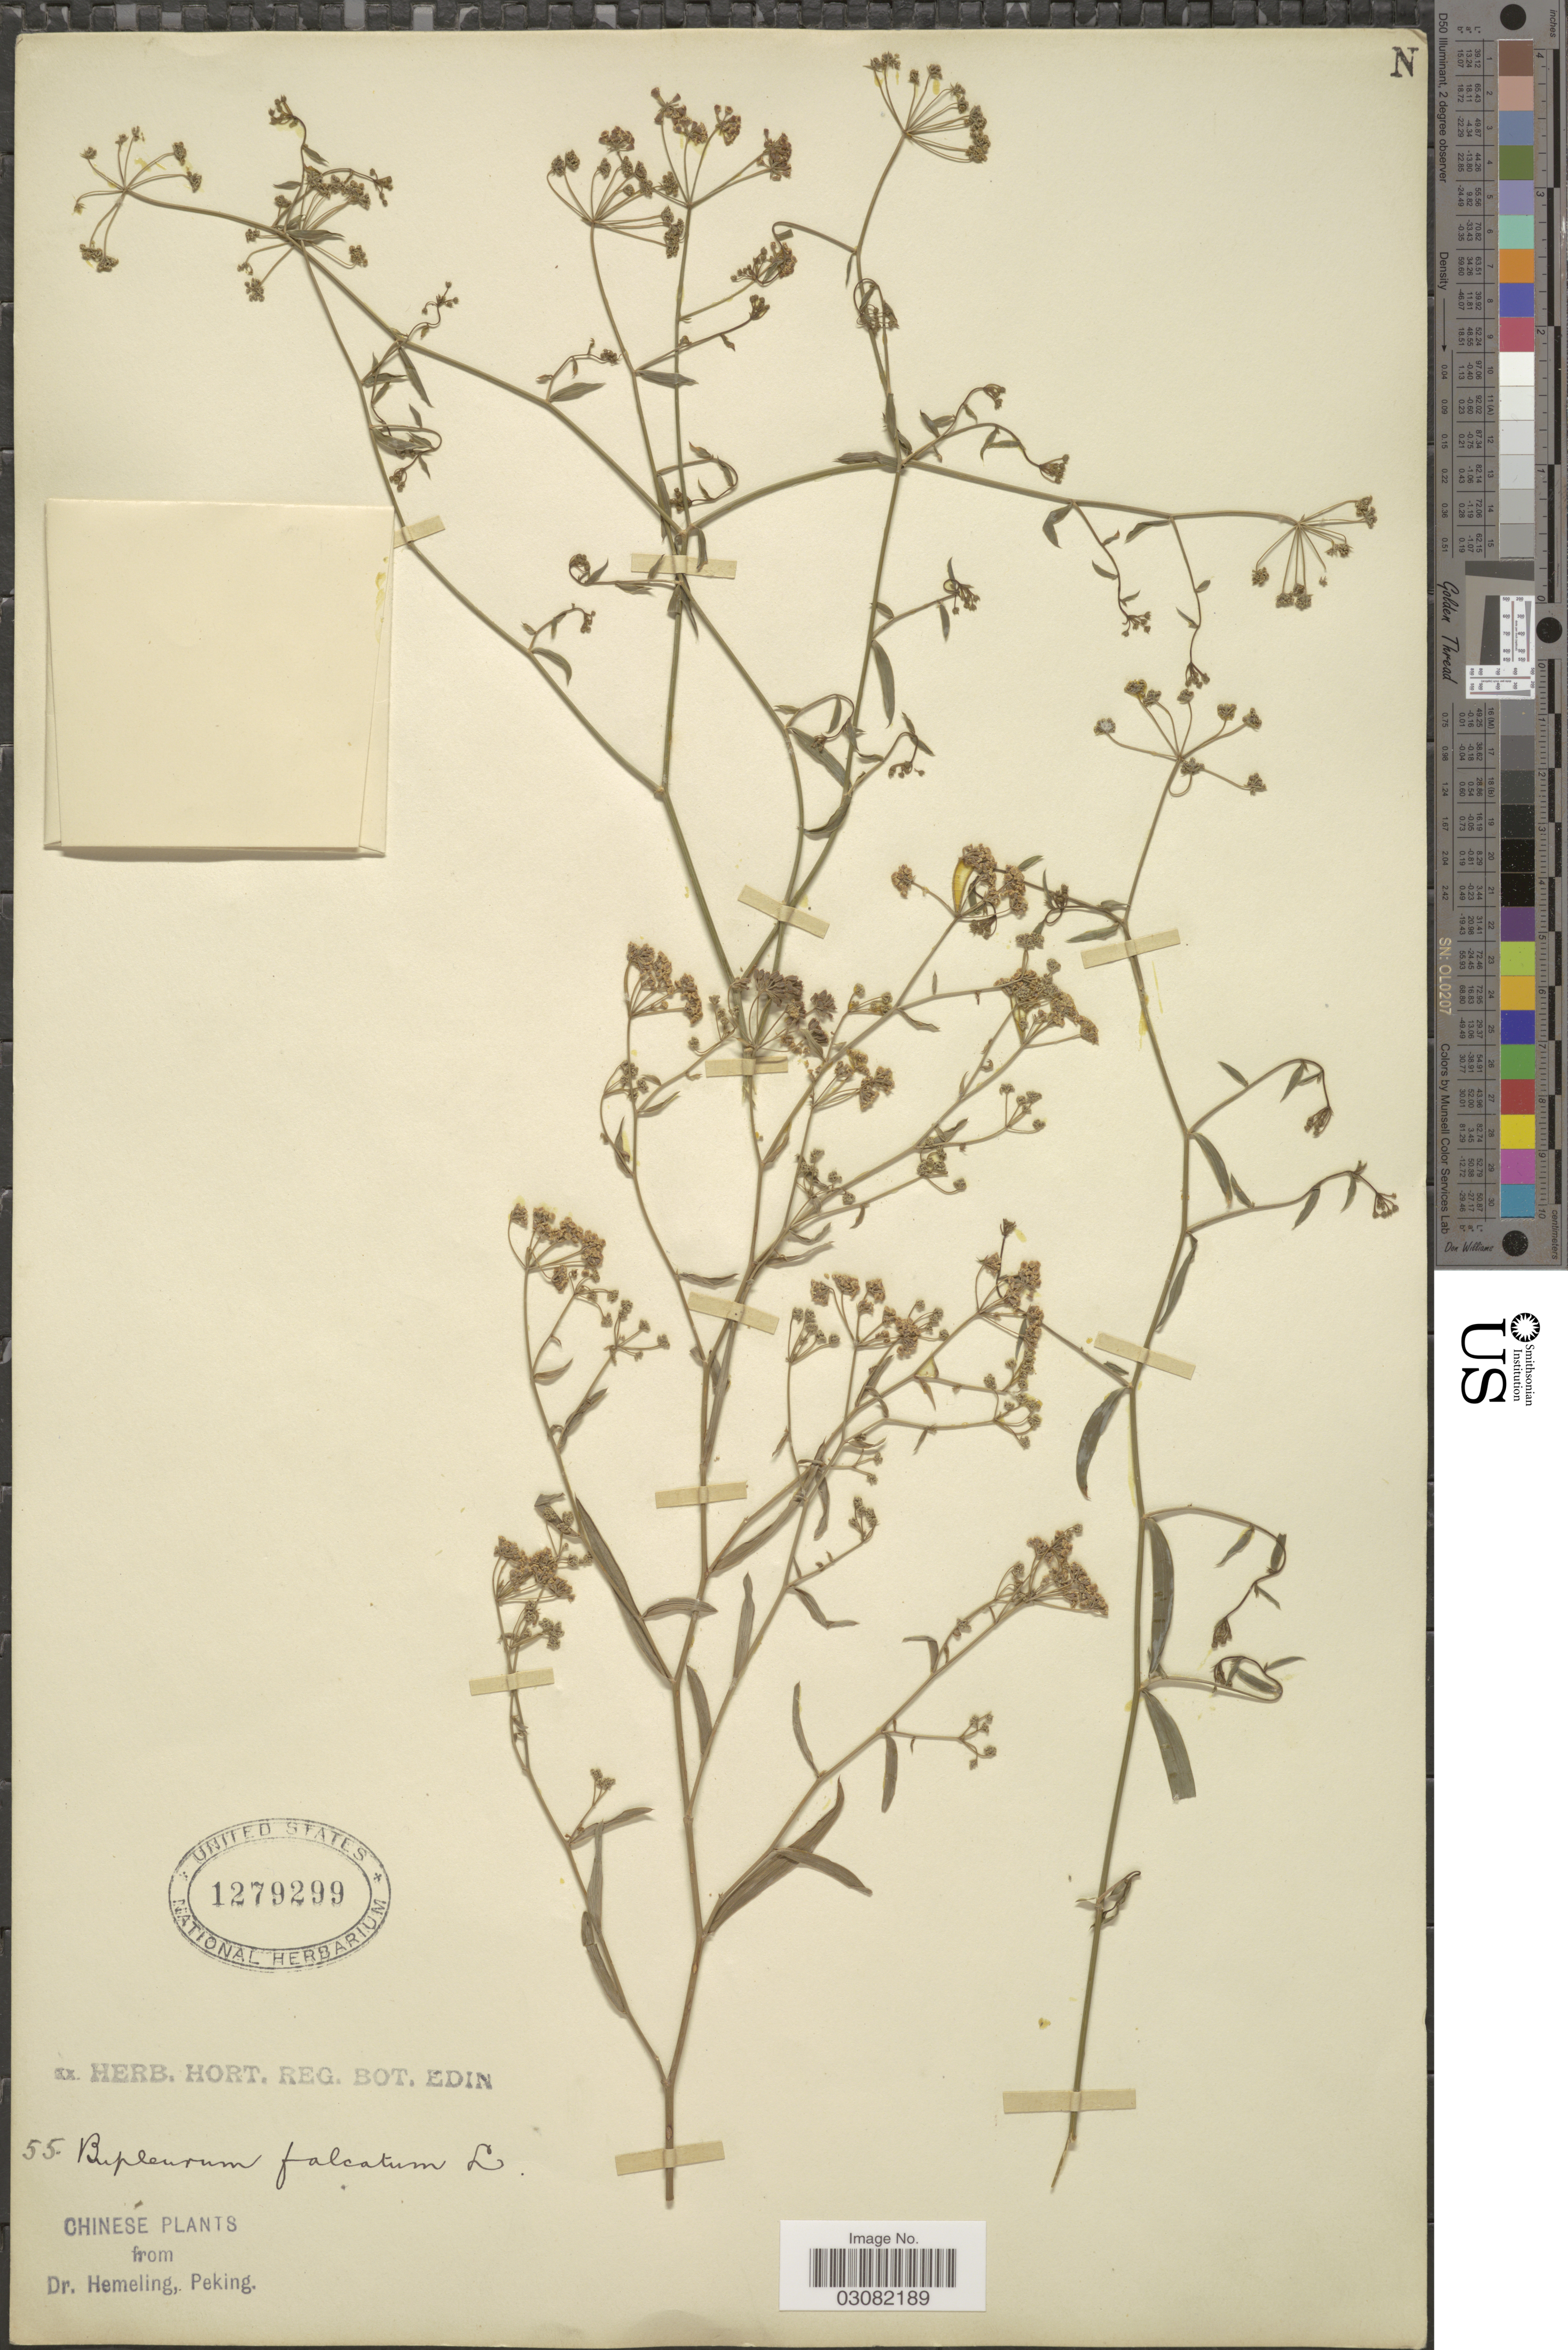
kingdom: Plantae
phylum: Tracheophyta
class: Magnoliopsida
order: Apiales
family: Apiaceae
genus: Bupleurum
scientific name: Bupleurum falcatum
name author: L.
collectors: -. Hemeling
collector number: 55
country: China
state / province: Beijing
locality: Peking.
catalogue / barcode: US 1279299